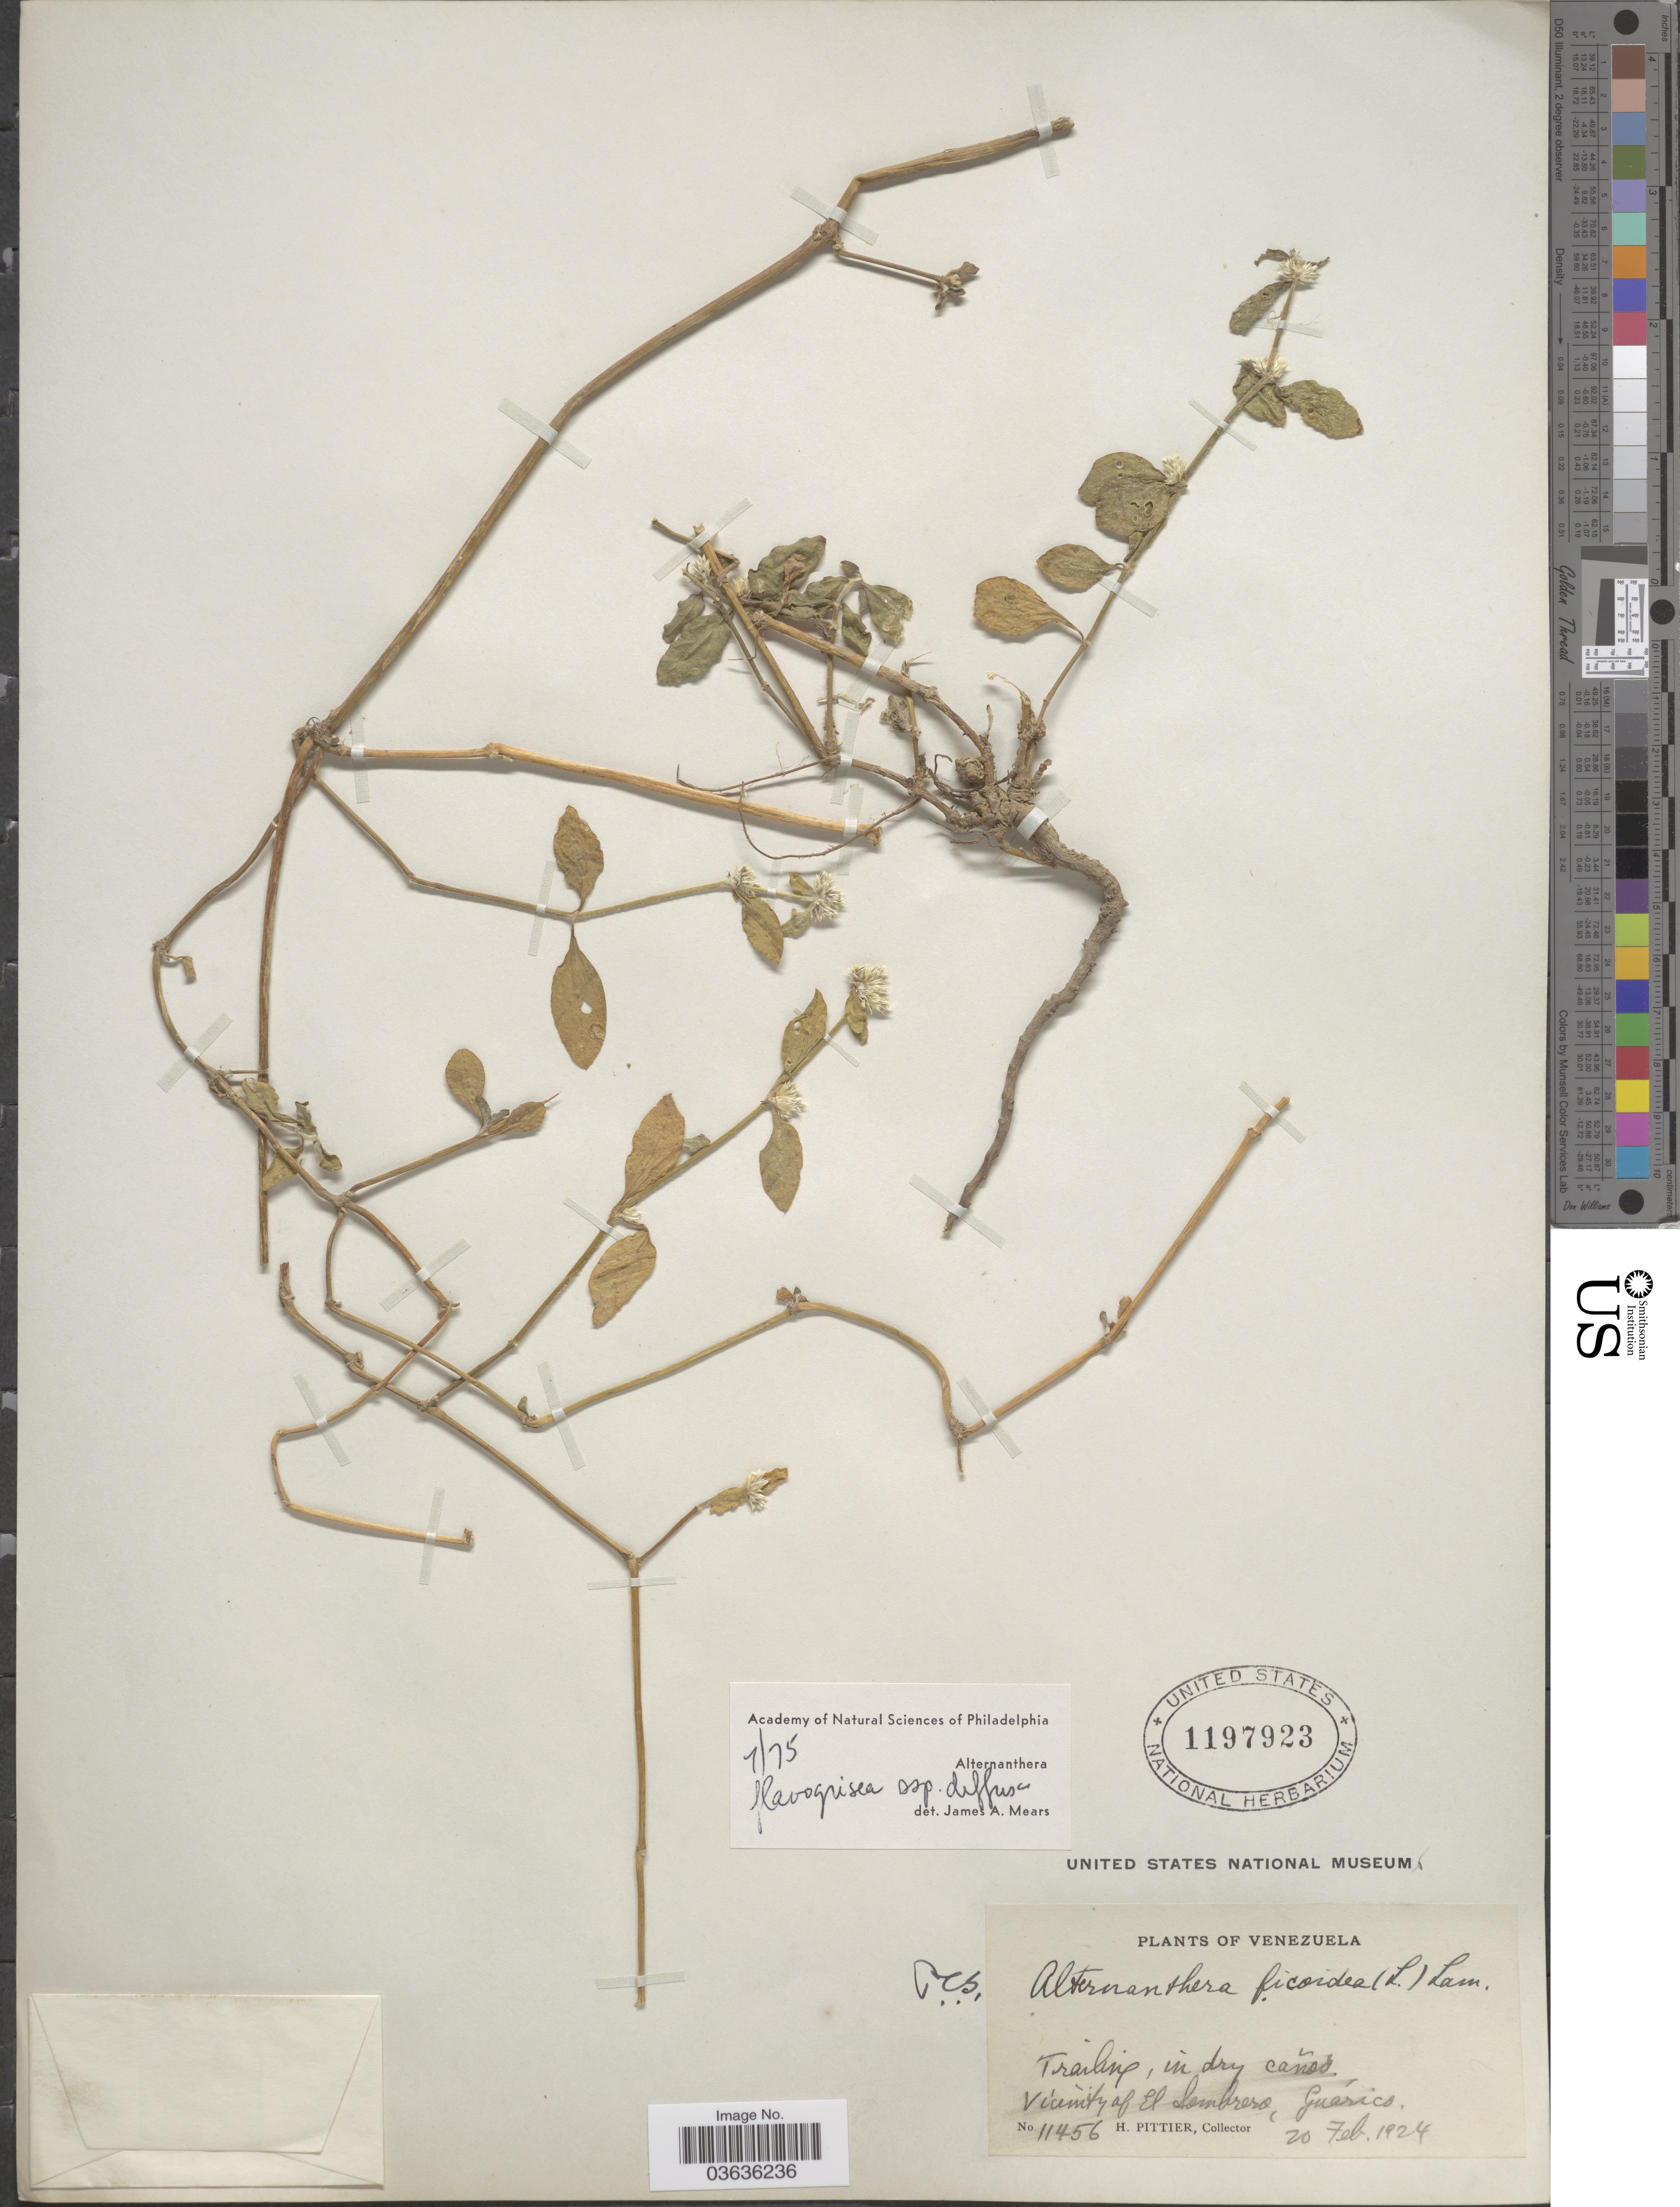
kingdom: Plantae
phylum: Tracheophyta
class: Magnoliopsida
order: Caryophyllales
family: Amaranthaceae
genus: Alternanthera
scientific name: Alternanthera flavogrisea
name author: Urb.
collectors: H. F. Pittier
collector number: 11456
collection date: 1924-02-20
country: Venezuela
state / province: Guárico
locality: Vicinity of El Sombrero.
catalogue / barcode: US 1197923